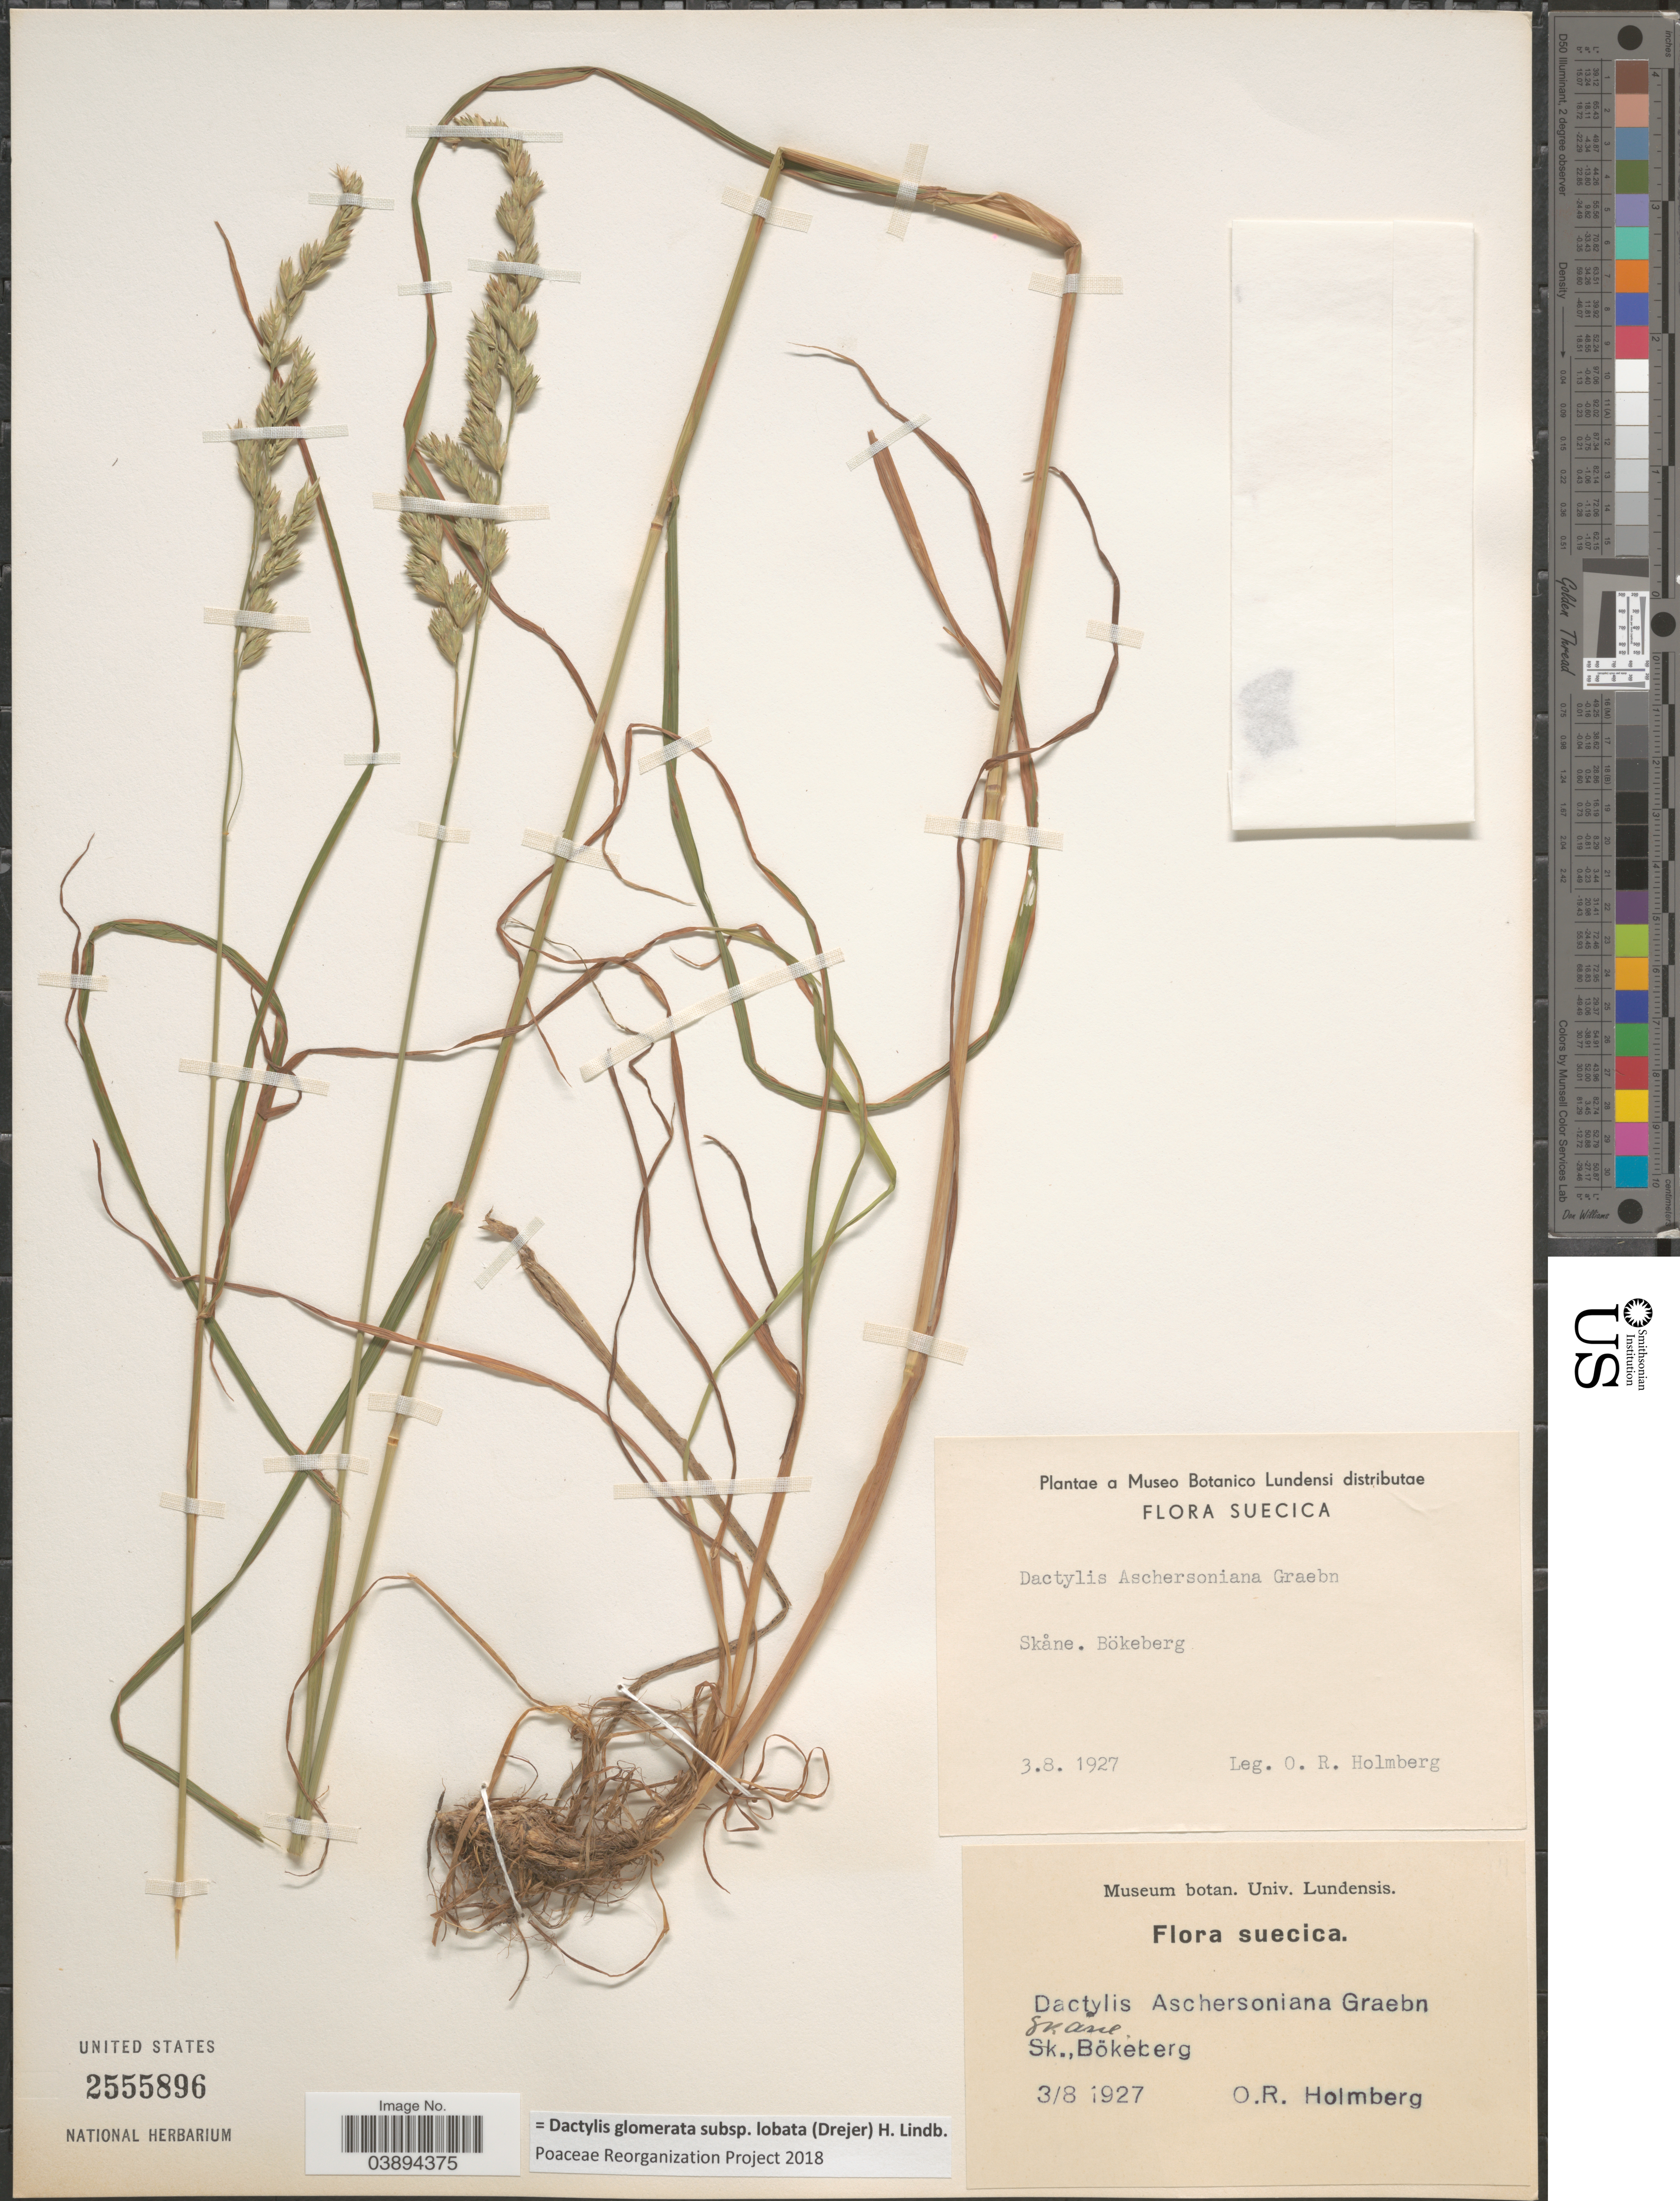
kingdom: Plantae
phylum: Tracheophyta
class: Liliopsida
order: Poales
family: Poaceae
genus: Dactylis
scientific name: Dactylis glomerata subsp. lobata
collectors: O. Holmberg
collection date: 1927-08-03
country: Sweden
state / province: Skåne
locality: Suecica. Bökeberg.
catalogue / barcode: US 2555896